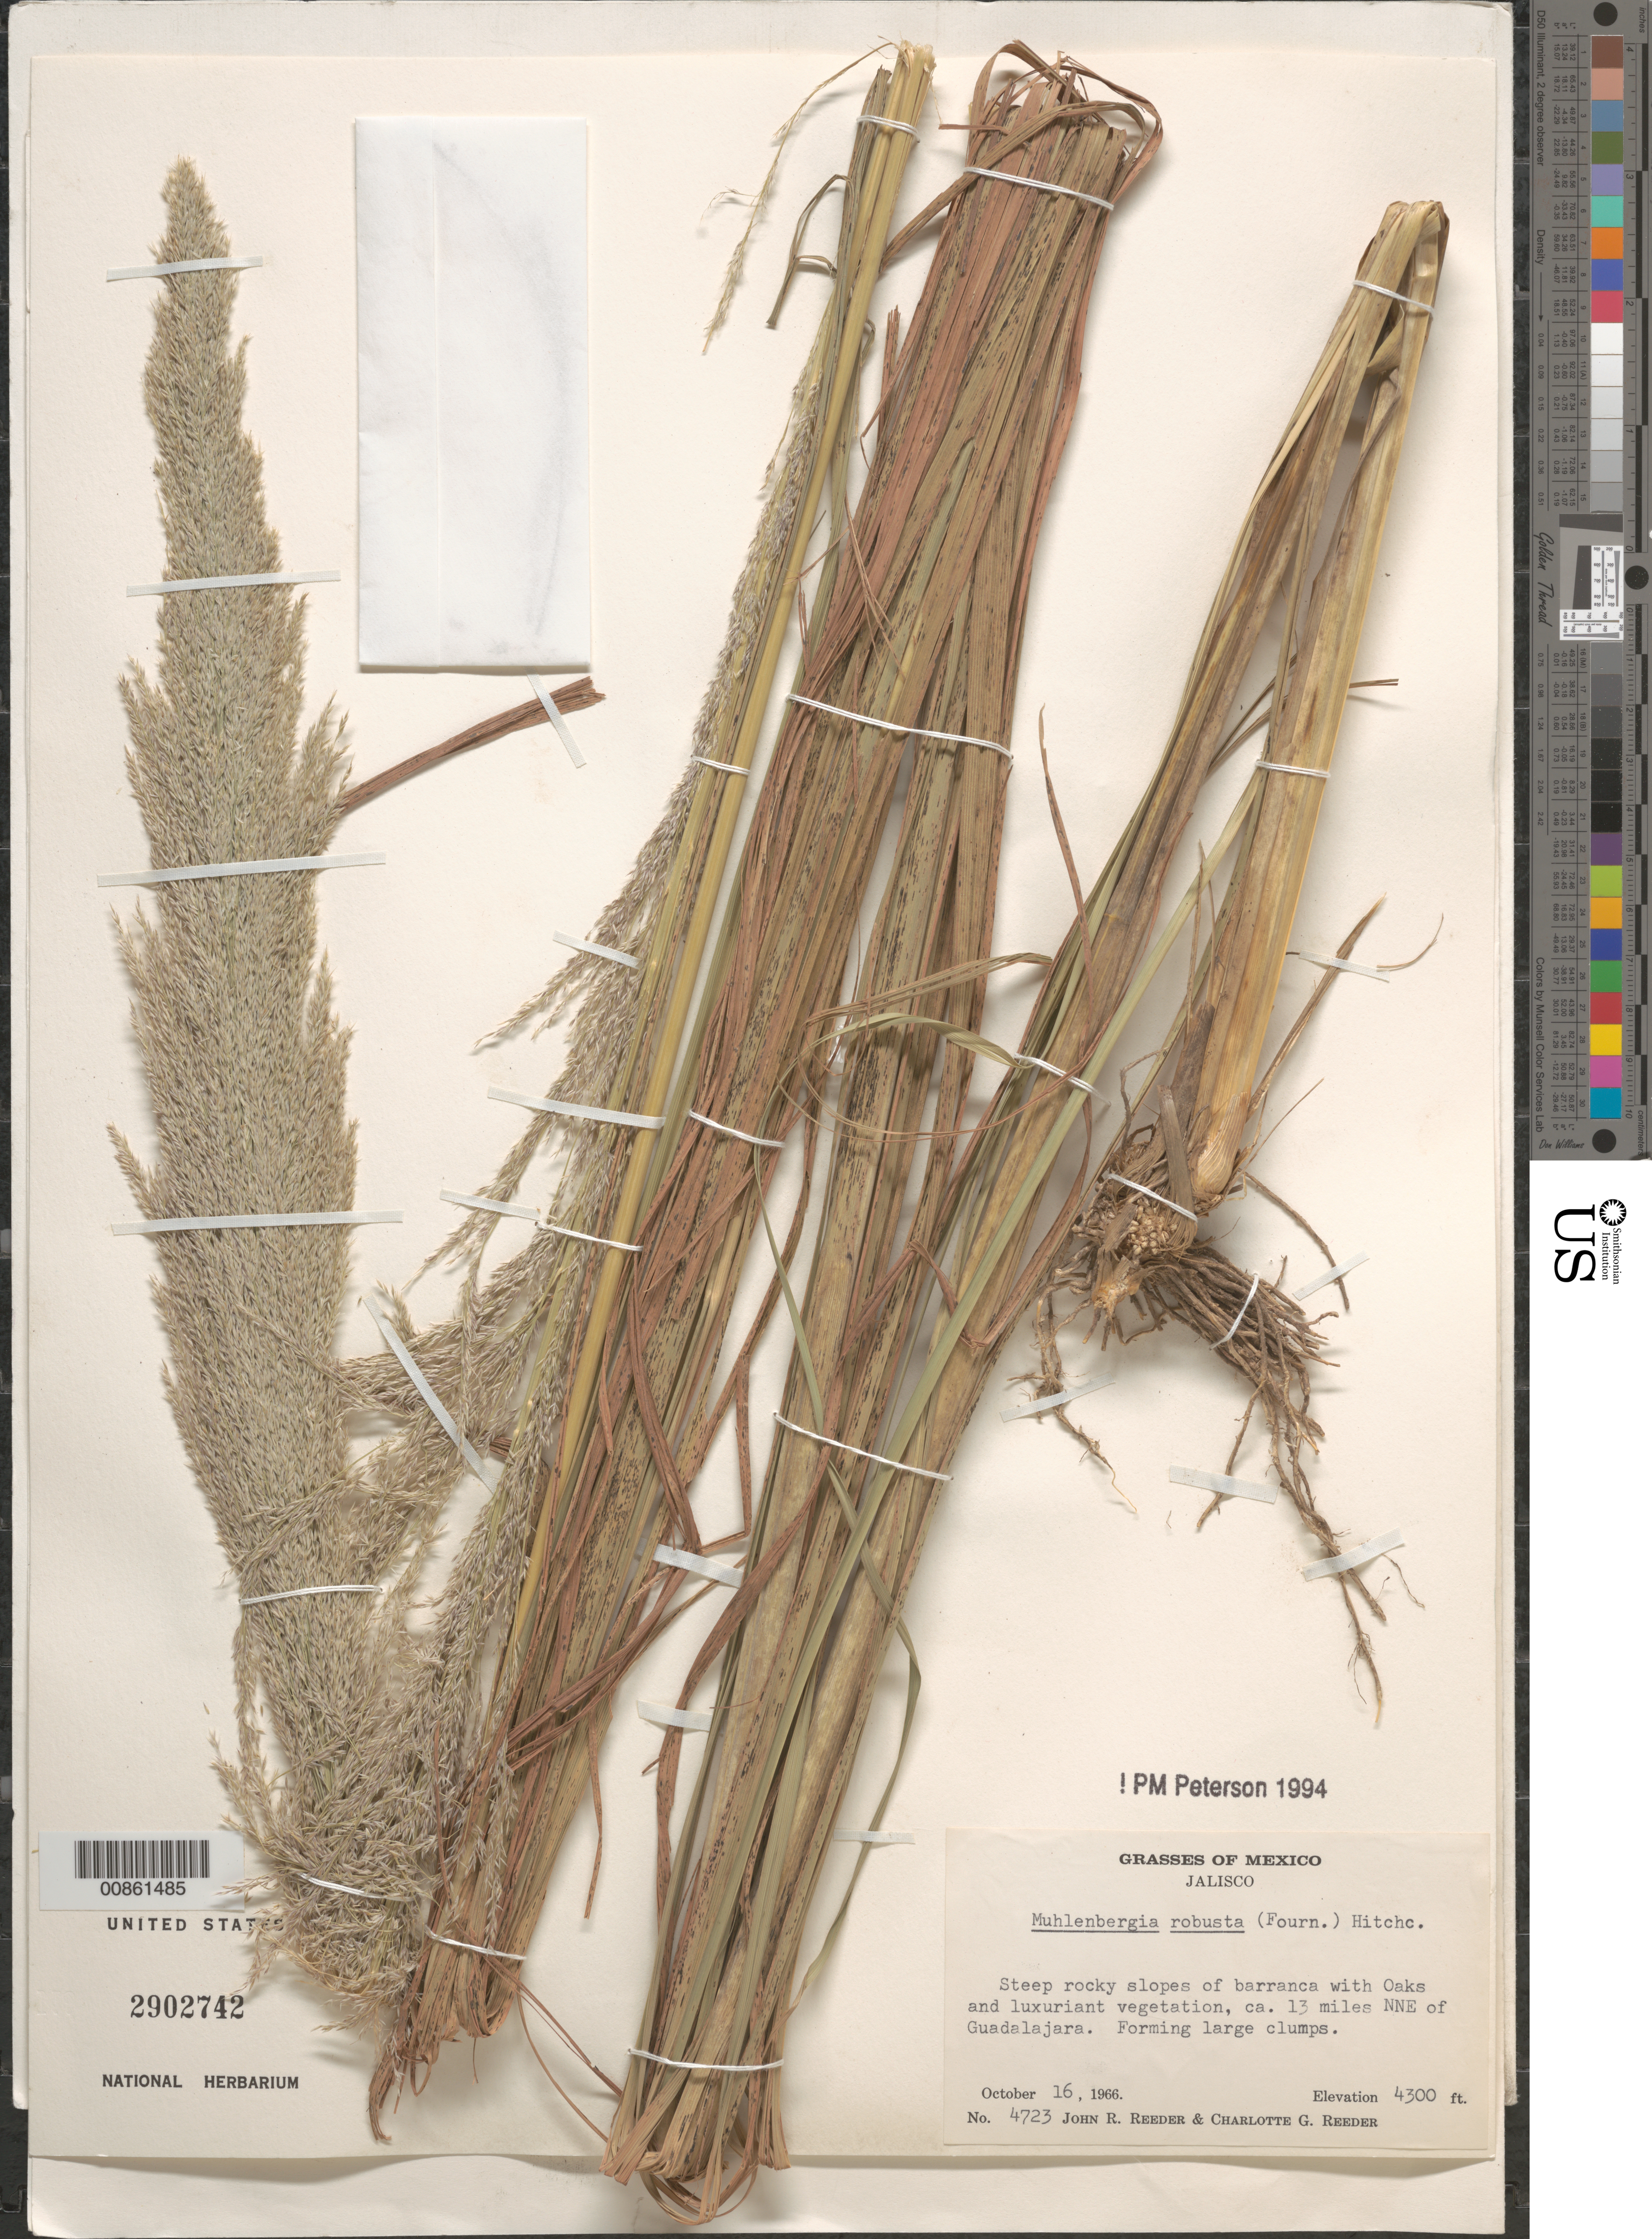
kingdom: Plantae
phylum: Tracheophyta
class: Liliopsida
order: Poales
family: Poaceae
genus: Muhlenbergia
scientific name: Muhlenbergia robusta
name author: (E. Fourn.) Hitchc.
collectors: J. R. Reeder & C. G. Reeder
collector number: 4723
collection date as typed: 16 Oct 1966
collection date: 1966-10-16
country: Mexico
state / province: Jalisco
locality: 13 mi NNE of Guadalajara, Jal.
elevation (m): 1311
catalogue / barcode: US 2902742